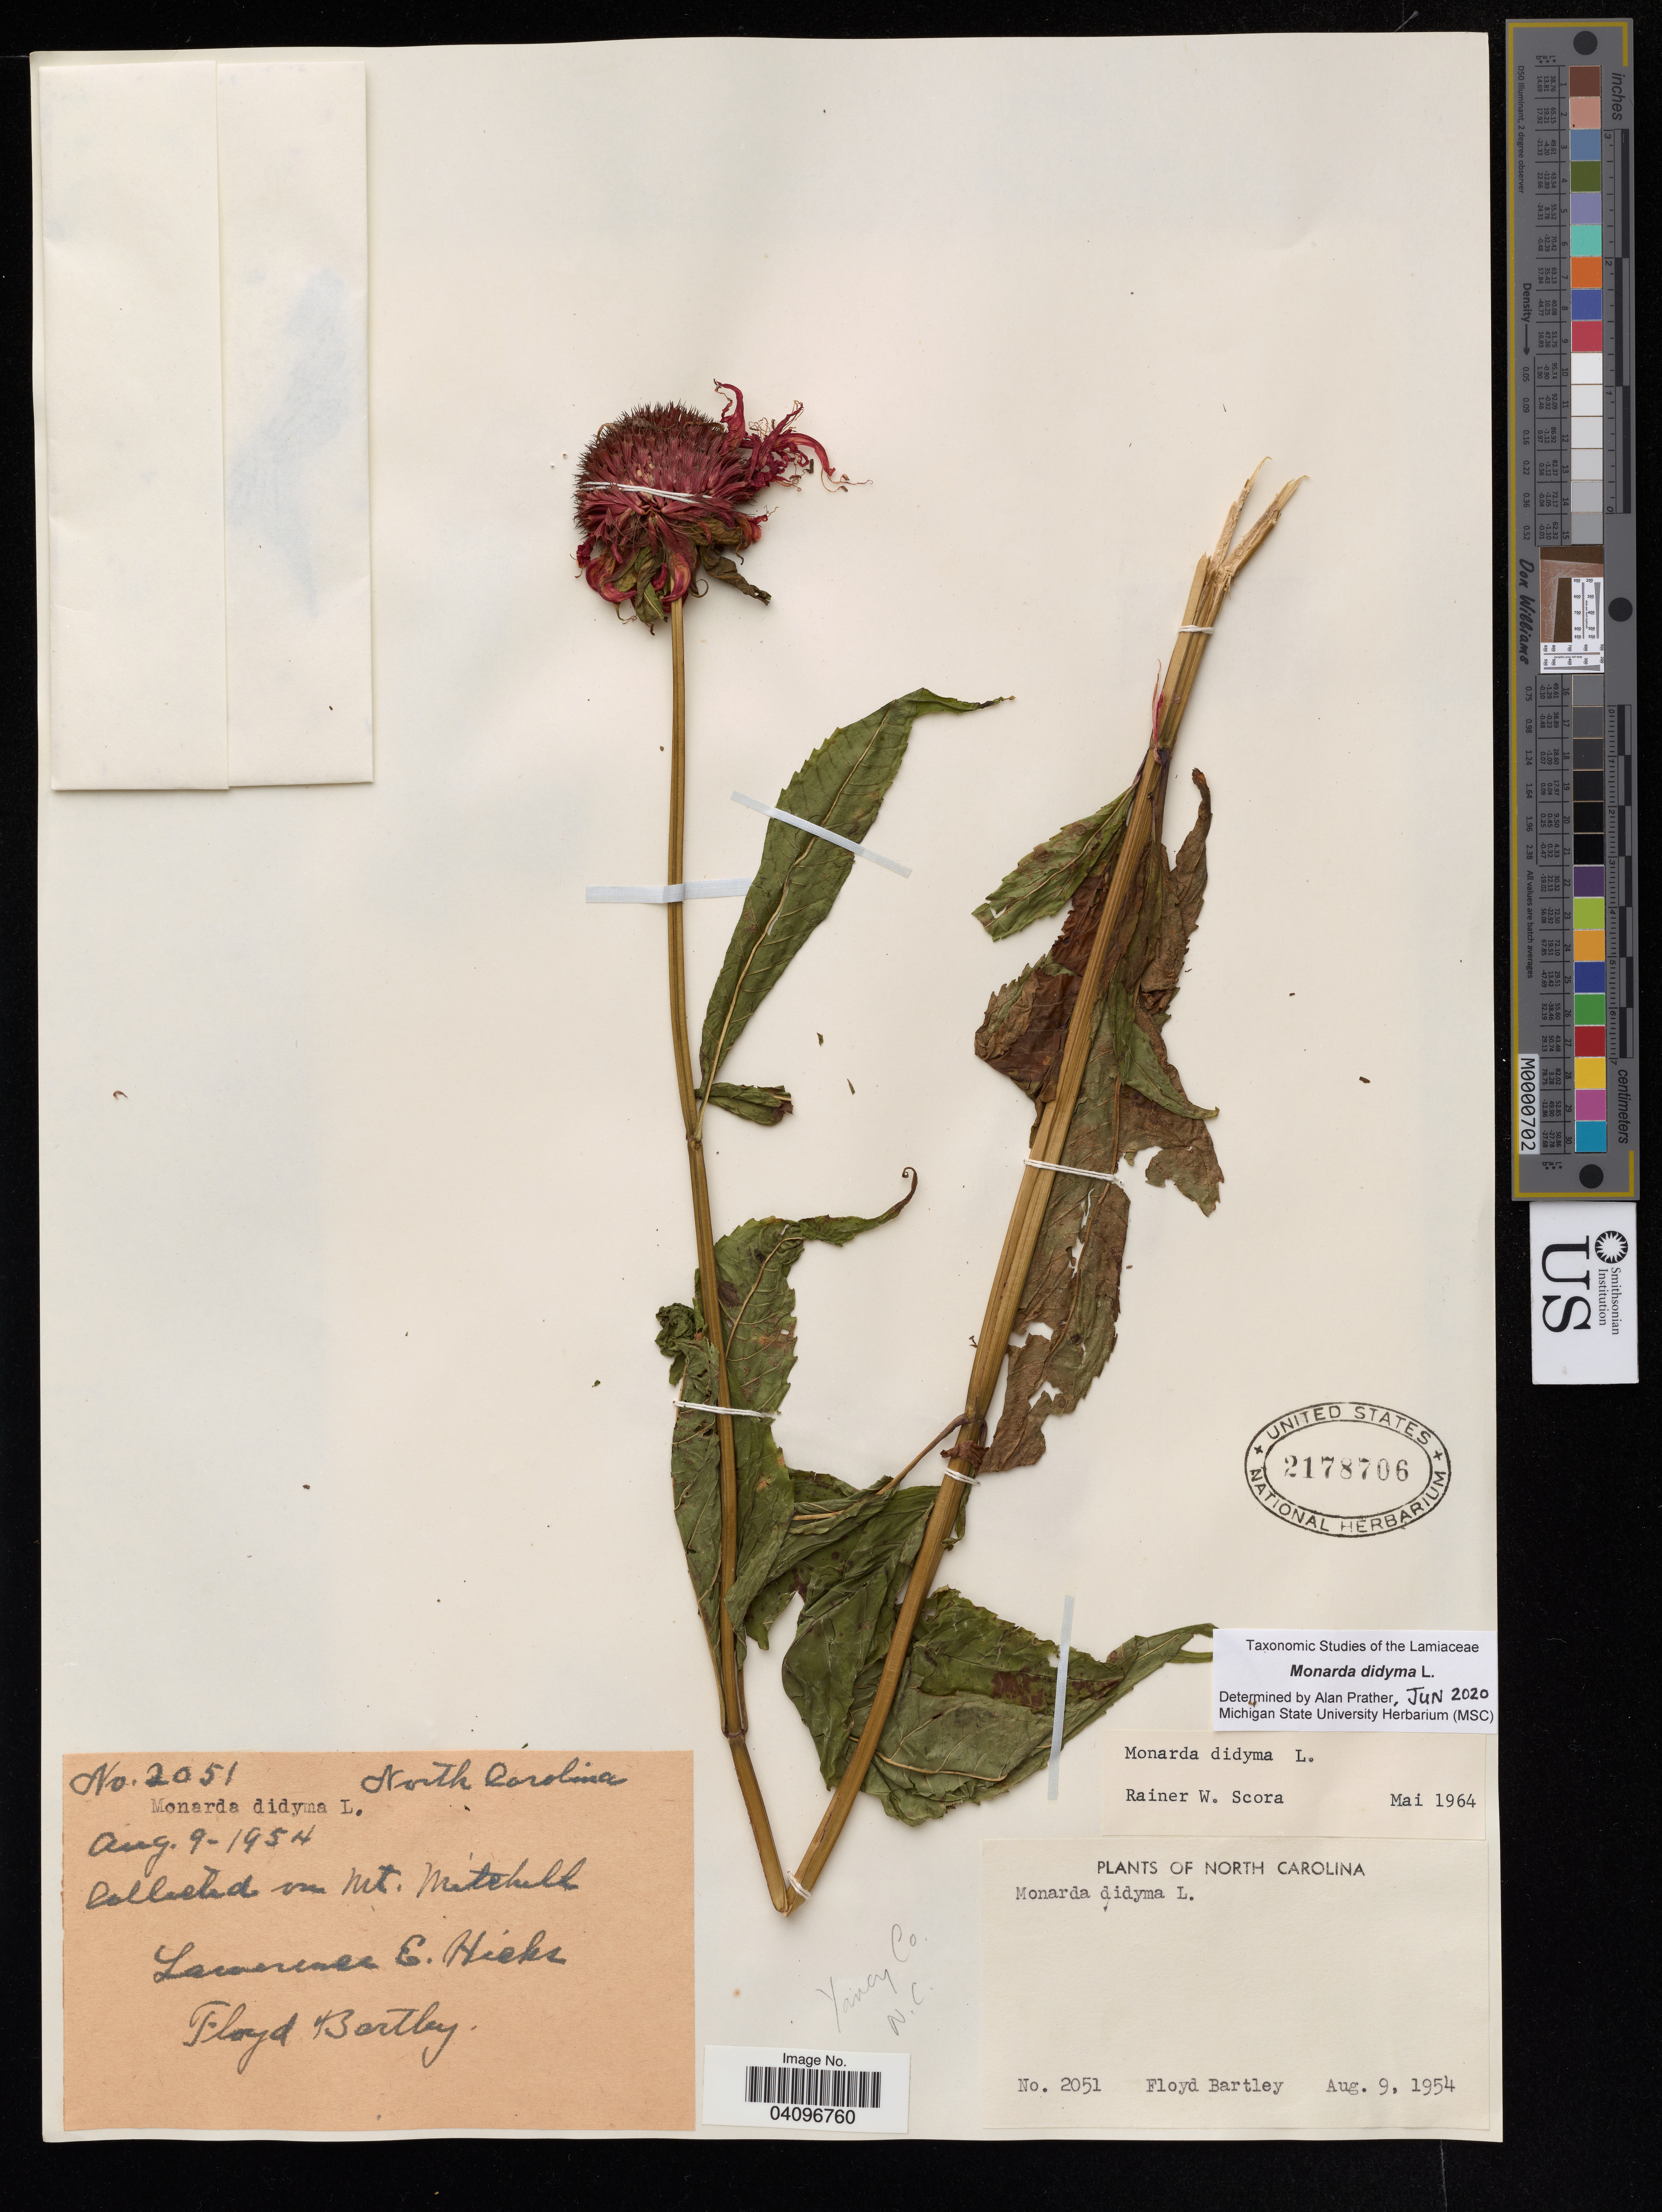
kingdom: Plantae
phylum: Tracheophyta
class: Magnoliopsida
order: Lamiales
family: Lamiaceae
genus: Monarda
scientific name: Monarda didyma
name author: L.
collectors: F. Bartley & L. E. Hicks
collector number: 2051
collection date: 1954-08-09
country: United States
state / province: North Carolina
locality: On Mt. Mitchell.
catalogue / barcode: US 2178706